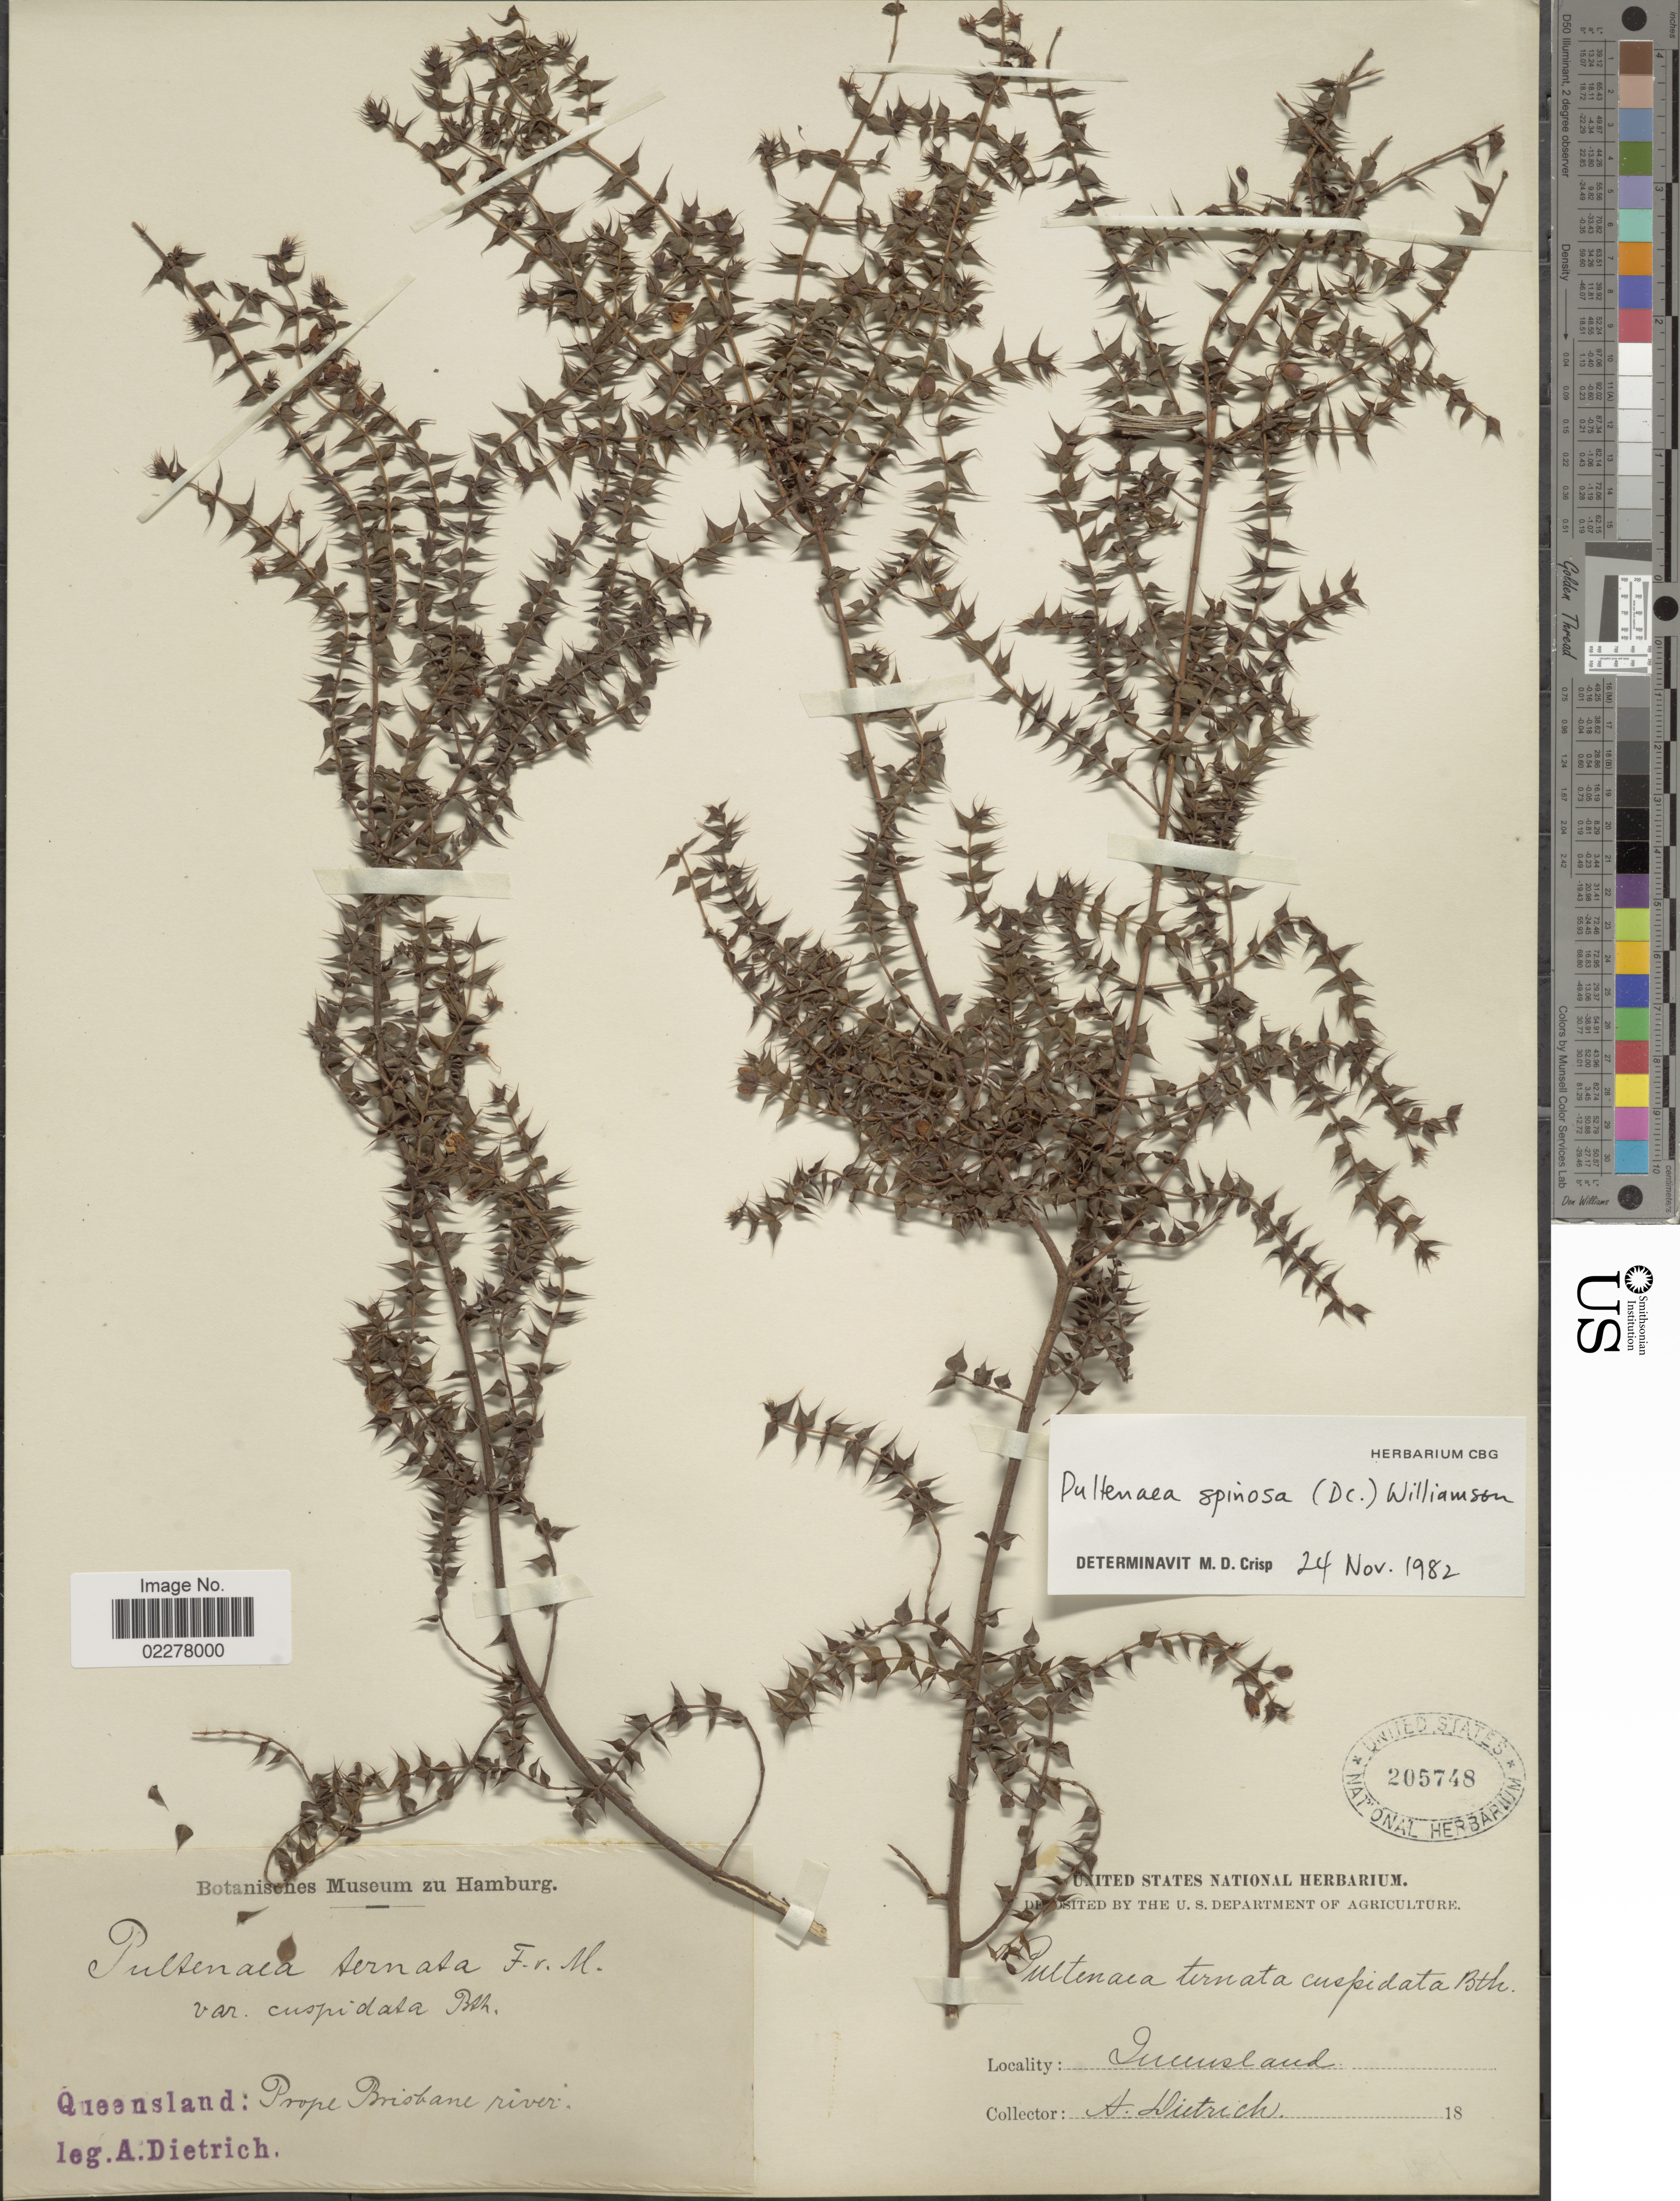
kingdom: Plantae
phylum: Tracheophyta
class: Magnoliopsida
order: Fabales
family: Fabaceae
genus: Pultenaea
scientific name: Pultenaea spinosa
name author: Will.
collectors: A. Dietrich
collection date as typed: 18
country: Australia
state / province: Queensland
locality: Prope Brisbane river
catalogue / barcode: US 205748